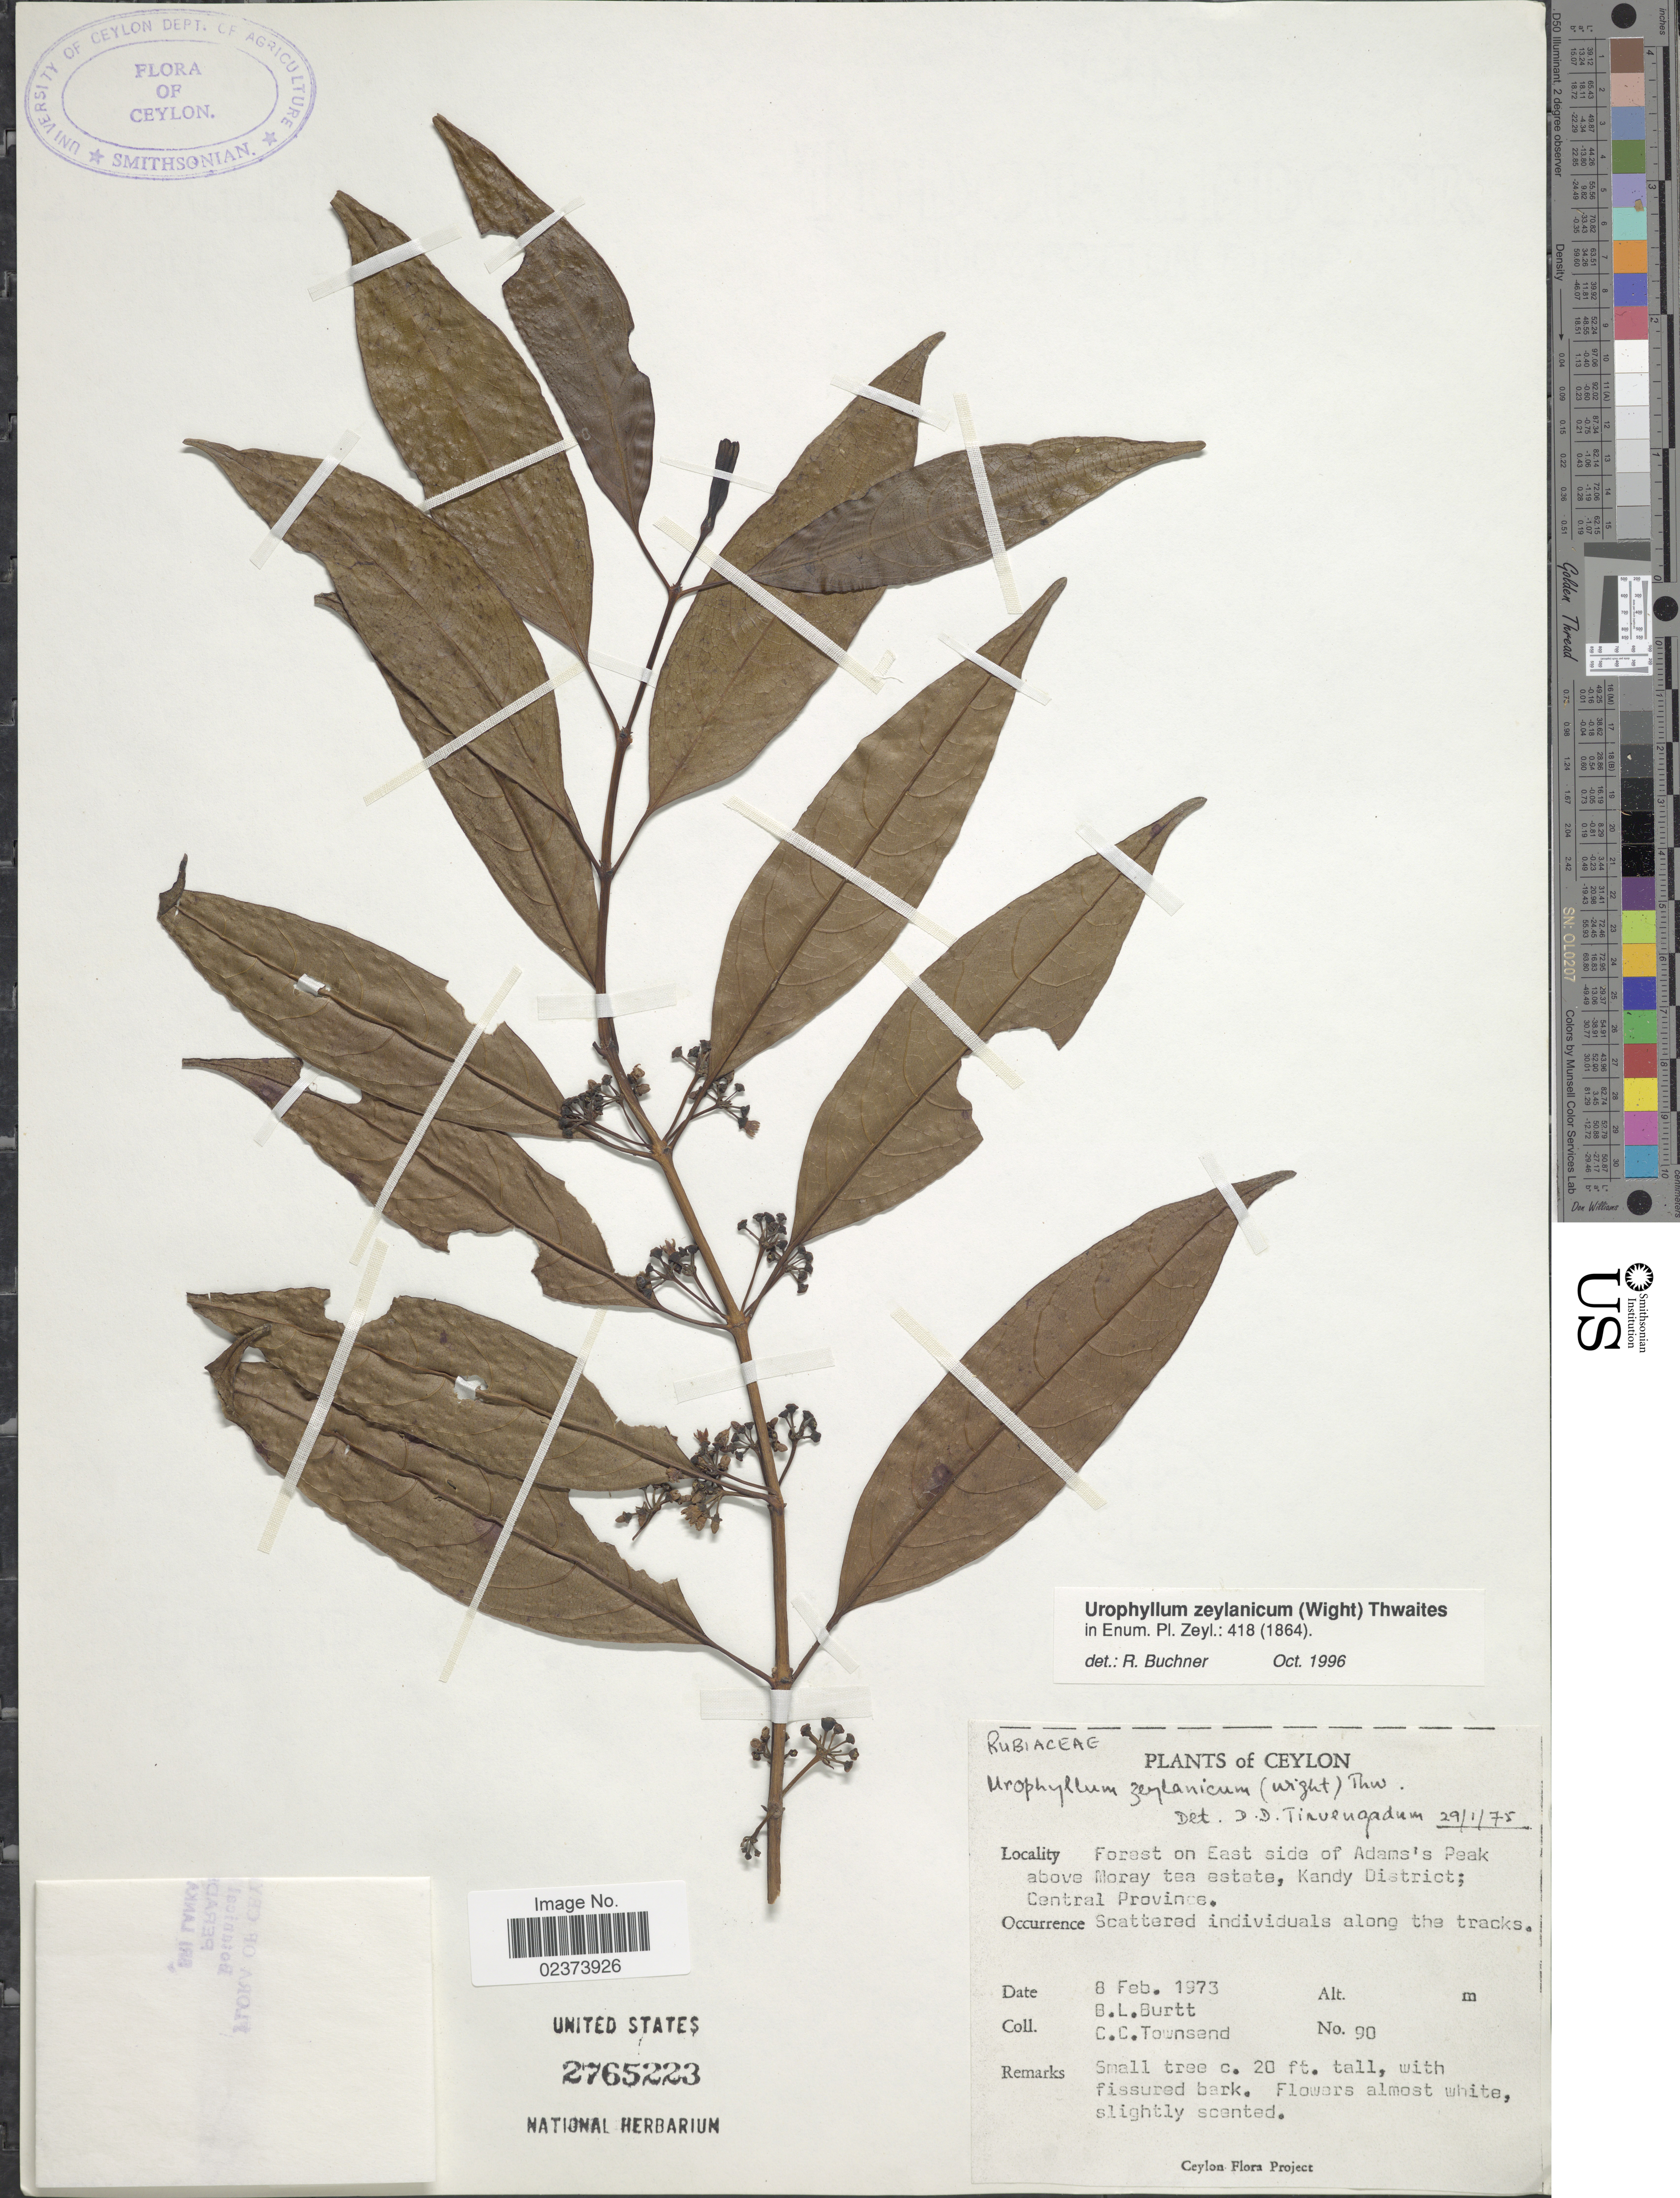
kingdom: Plantae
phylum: Tracheophyta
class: Magnoliopsida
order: Gentianales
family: Rubiaceae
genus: Urophyllum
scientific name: Urophyllum zeylanicum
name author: (Wight) Thwaites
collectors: B. L. Burtt & C. C. Townsend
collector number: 90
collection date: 1973-02-08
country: Sri Lanka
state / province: Central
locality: Ceylon, Forest on East side of Adam's Peak above Moray tea estate, Kandy District, Central Province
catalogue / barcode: US 2765223